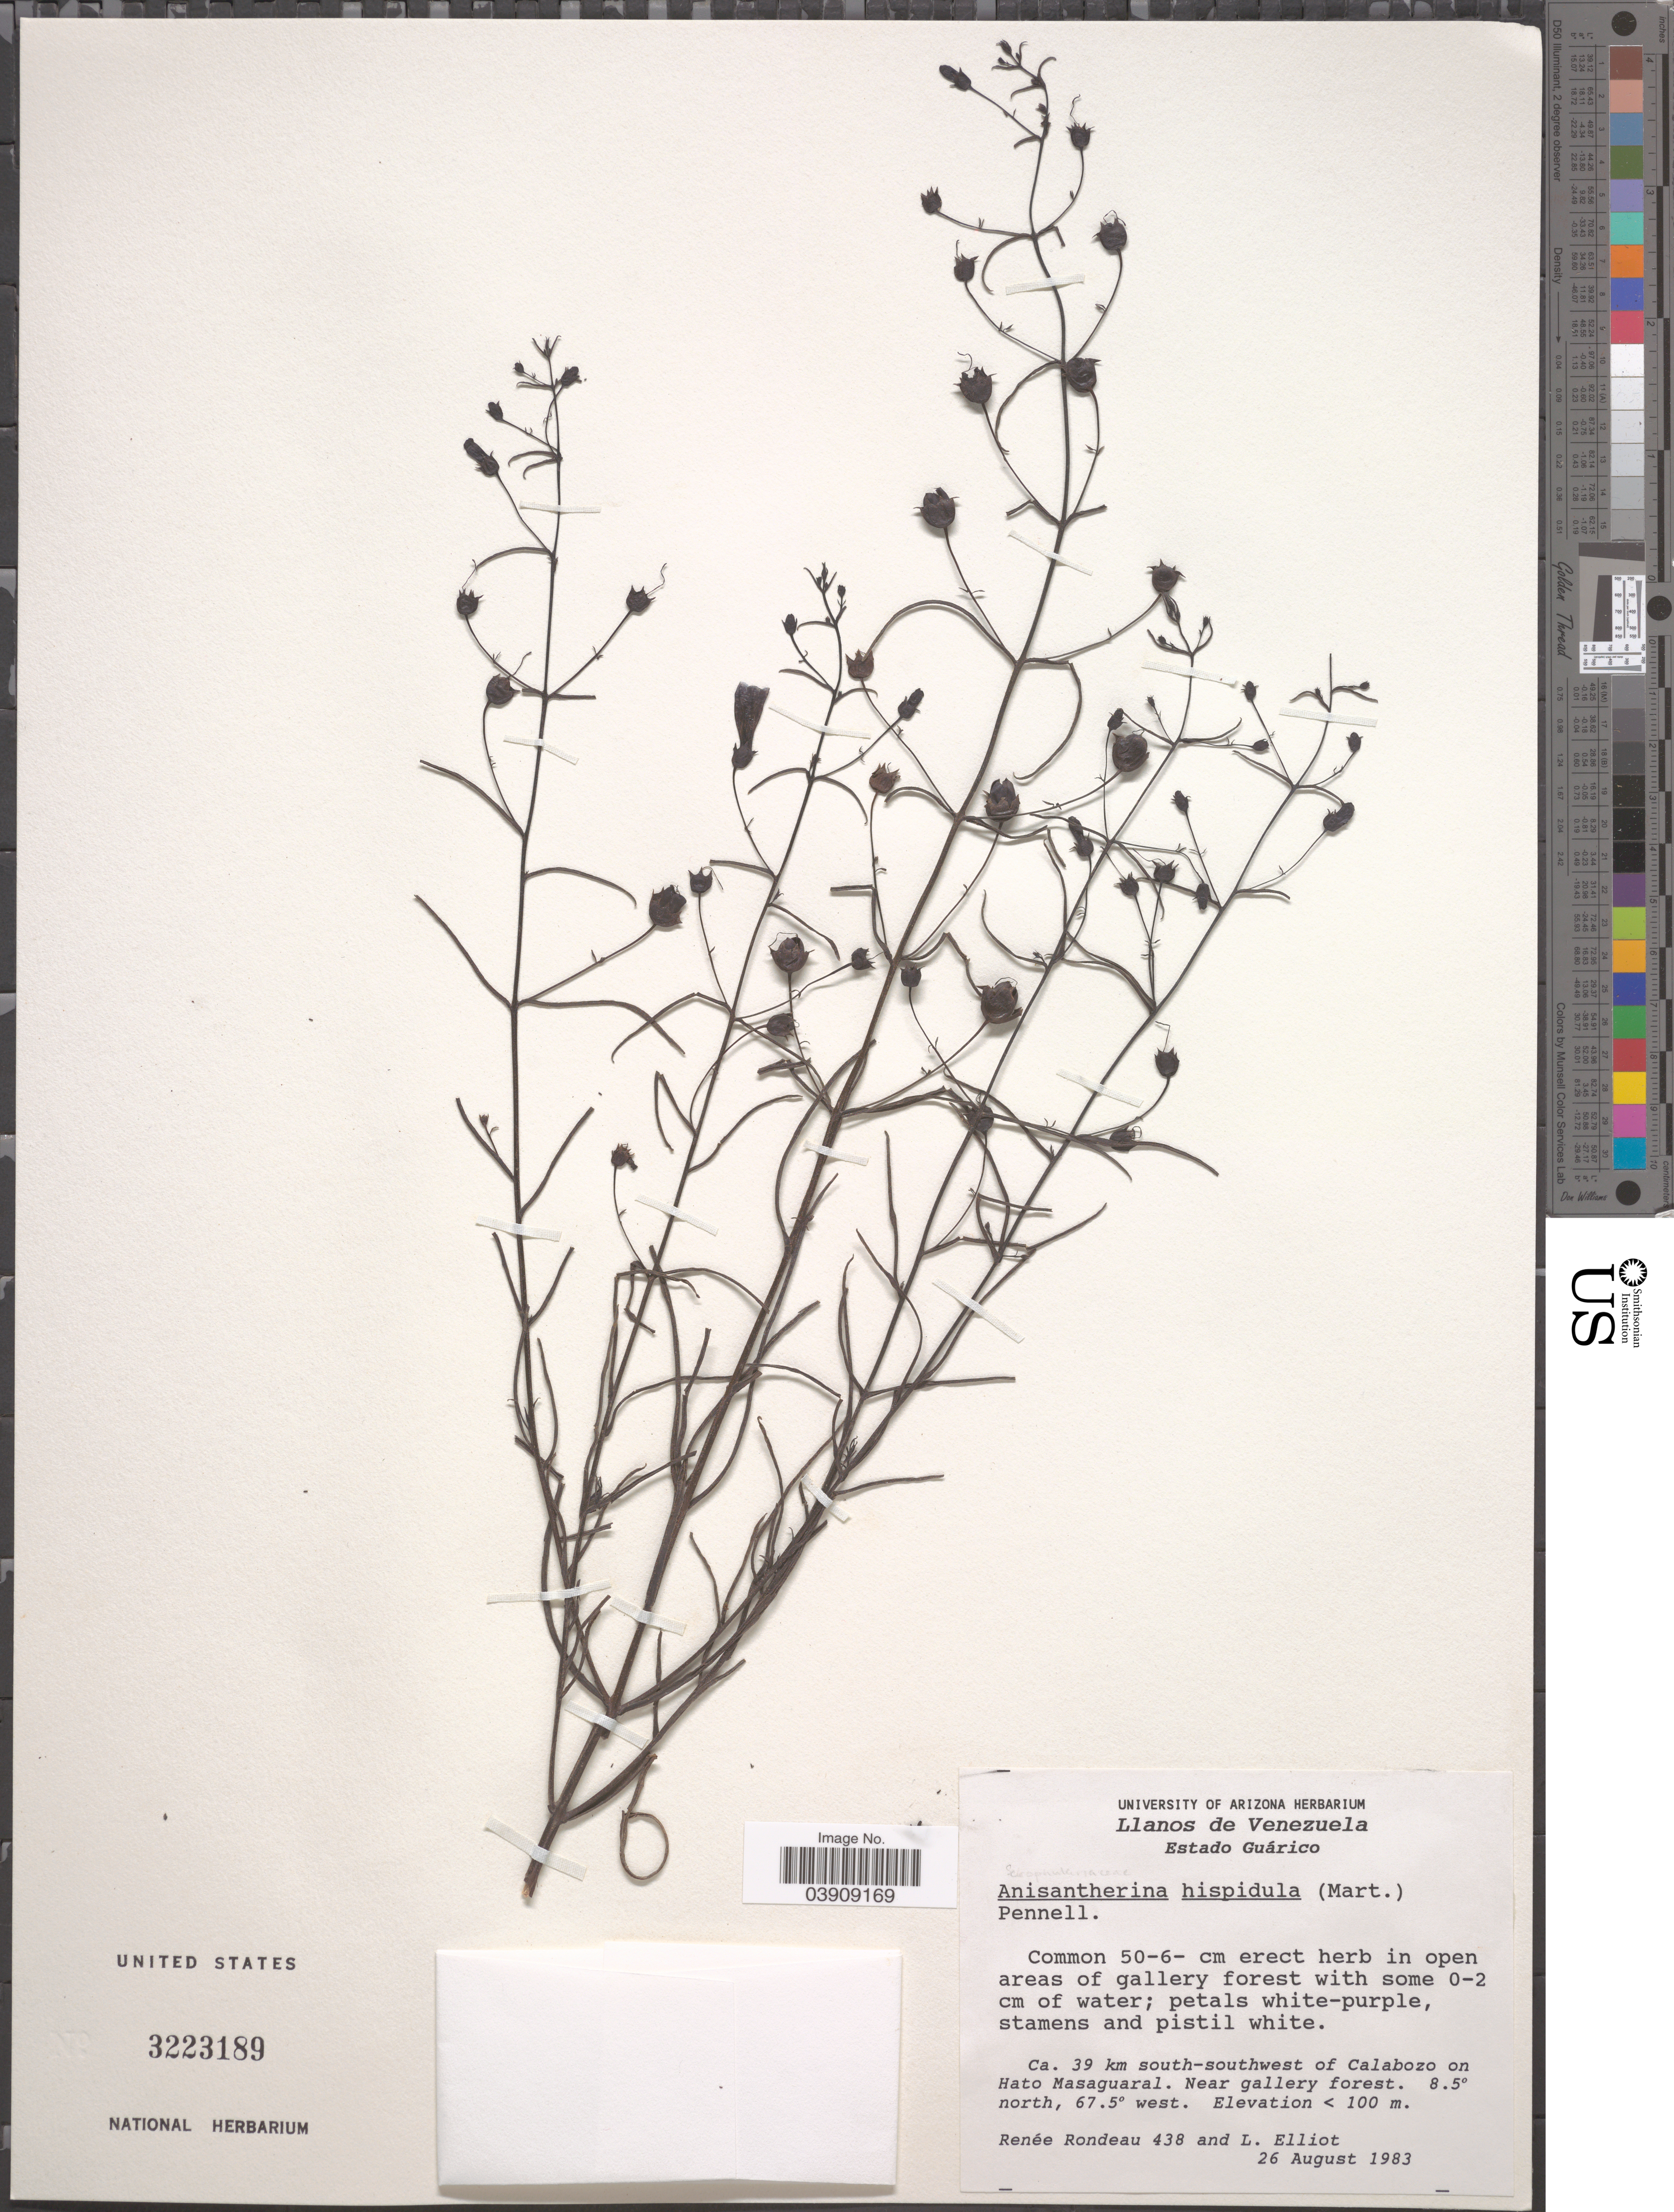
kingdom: Plantae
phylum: Tracheophyta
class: Magnoliopsida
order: Lamiales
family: Orobanchaceae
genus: Anisantherina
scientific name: Anisantherina hispidula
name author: (Mart.) Pennell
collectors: R. Rondeau & L. Elliot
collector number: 438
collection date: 1983-08-26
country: Venezuela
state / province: Guarico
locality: Llanos de Venezuela. [unsure placement] Ca. 39 km south-southwest of Calabozo on Hato Masaguaral. Near gallery forest.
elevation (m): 100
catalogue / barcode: US 3223189